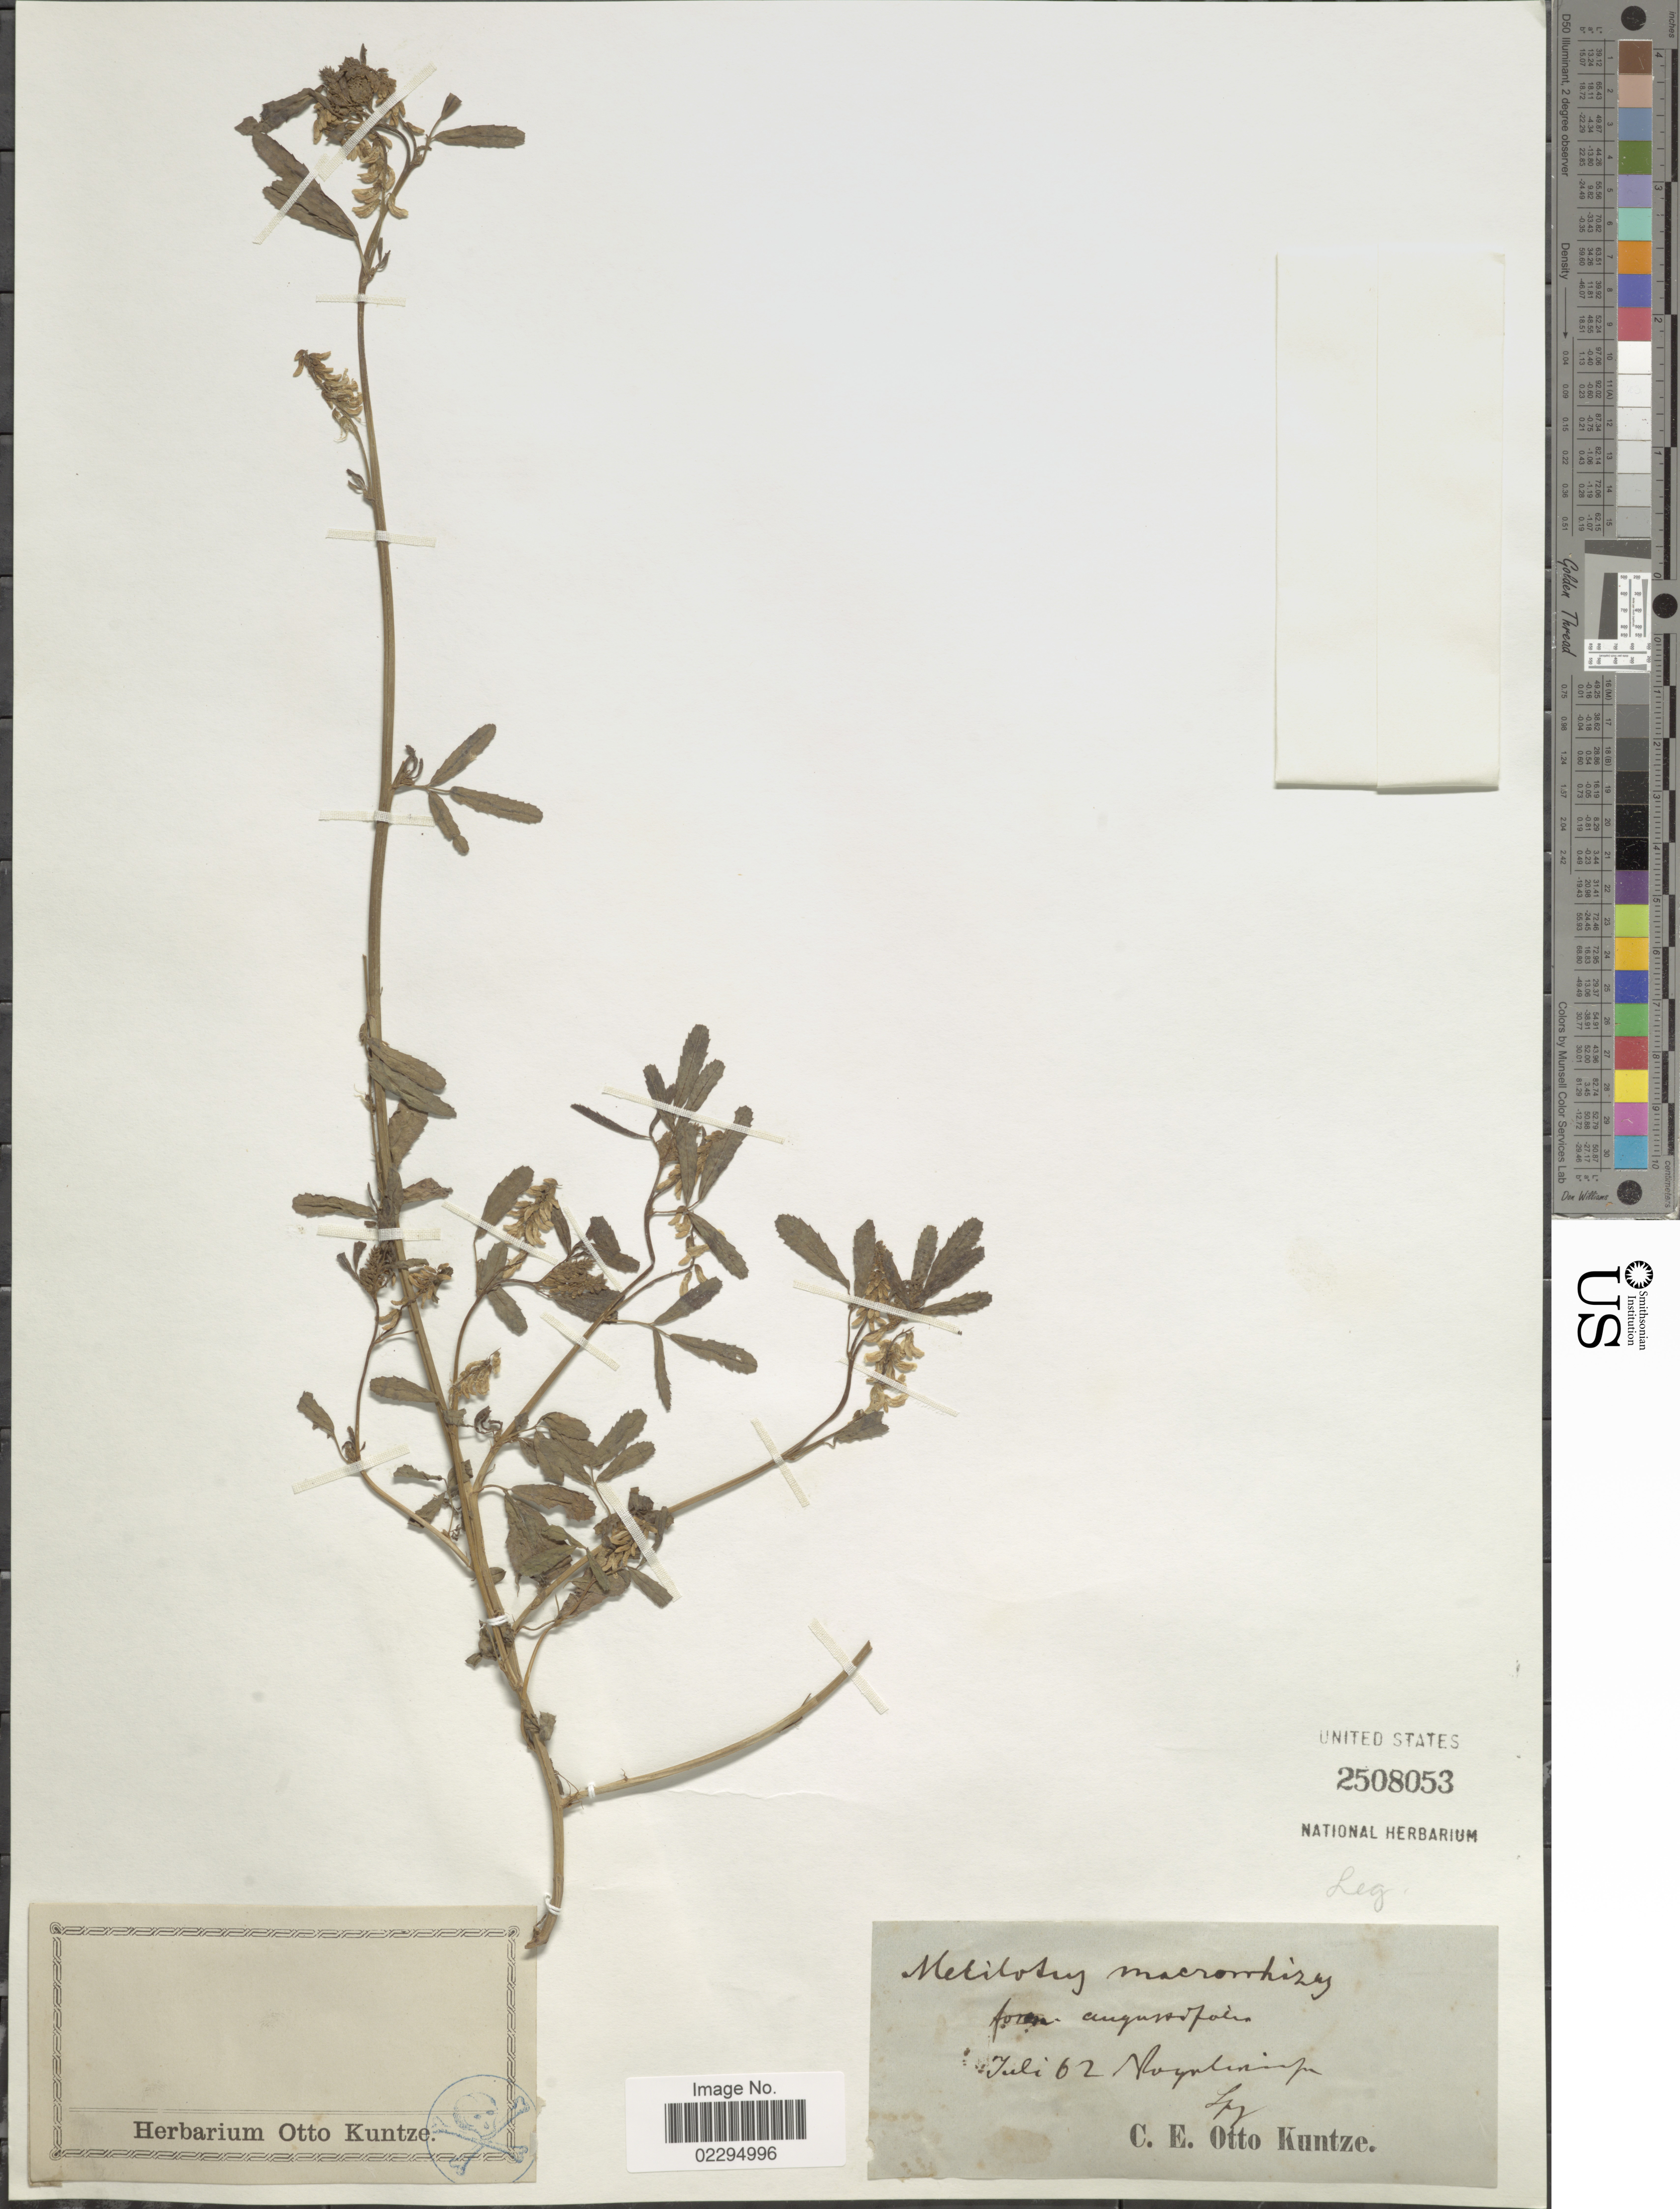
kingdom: Plantae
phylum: Tracheophyta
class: Magnoliopsida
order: Fabales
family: Fabaceae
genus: Melilotus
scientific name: Melilotus altissimus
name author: Thuill.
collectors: C.E.O. Kuntze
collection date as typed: Transcribed d/m/y: /7/62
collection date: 1862-07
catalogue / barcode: US 2508053